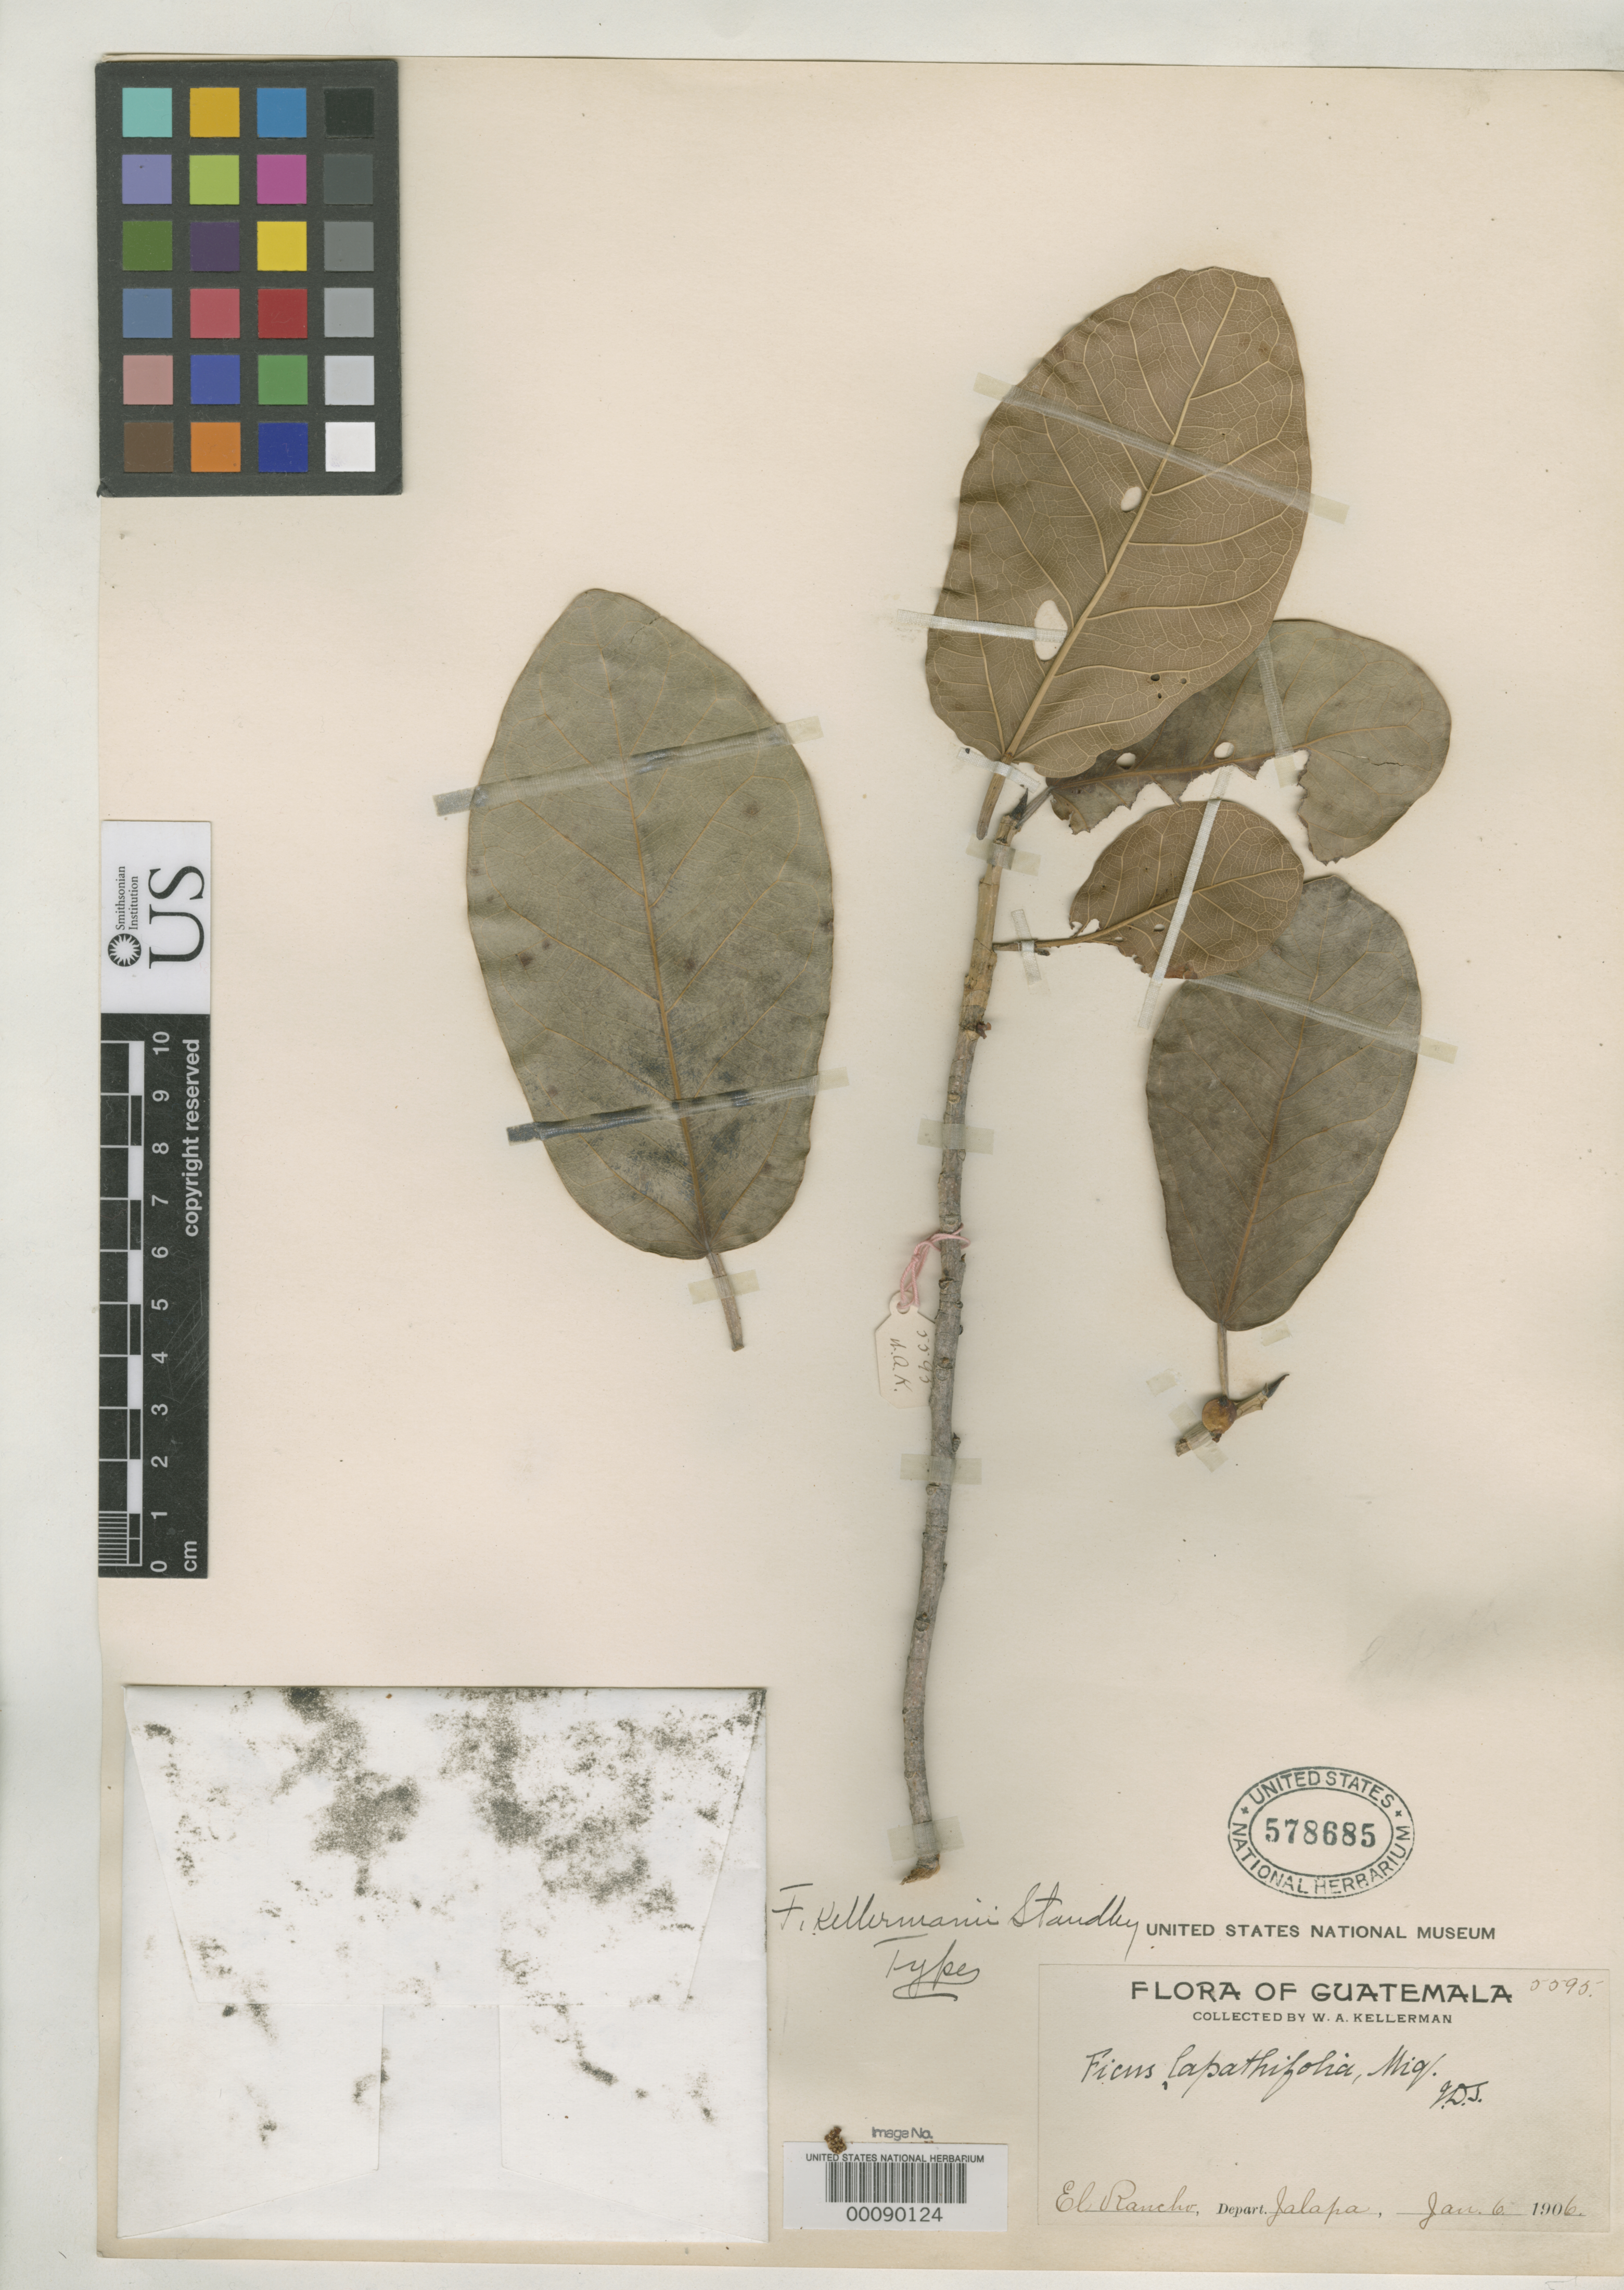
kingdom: Plantae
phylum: Tracheophyta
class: Magnoliopsida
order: Rosales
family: Moraceae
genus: Ficus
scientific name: Ficus kellermanii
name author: Standl.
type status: Holotype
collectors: W. A. Kellerman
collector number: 5595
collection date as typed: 06 Jan 1906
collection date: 1906-01-06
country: Guatemala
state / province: Jalapa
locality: El Rancho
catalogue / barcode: US 578685